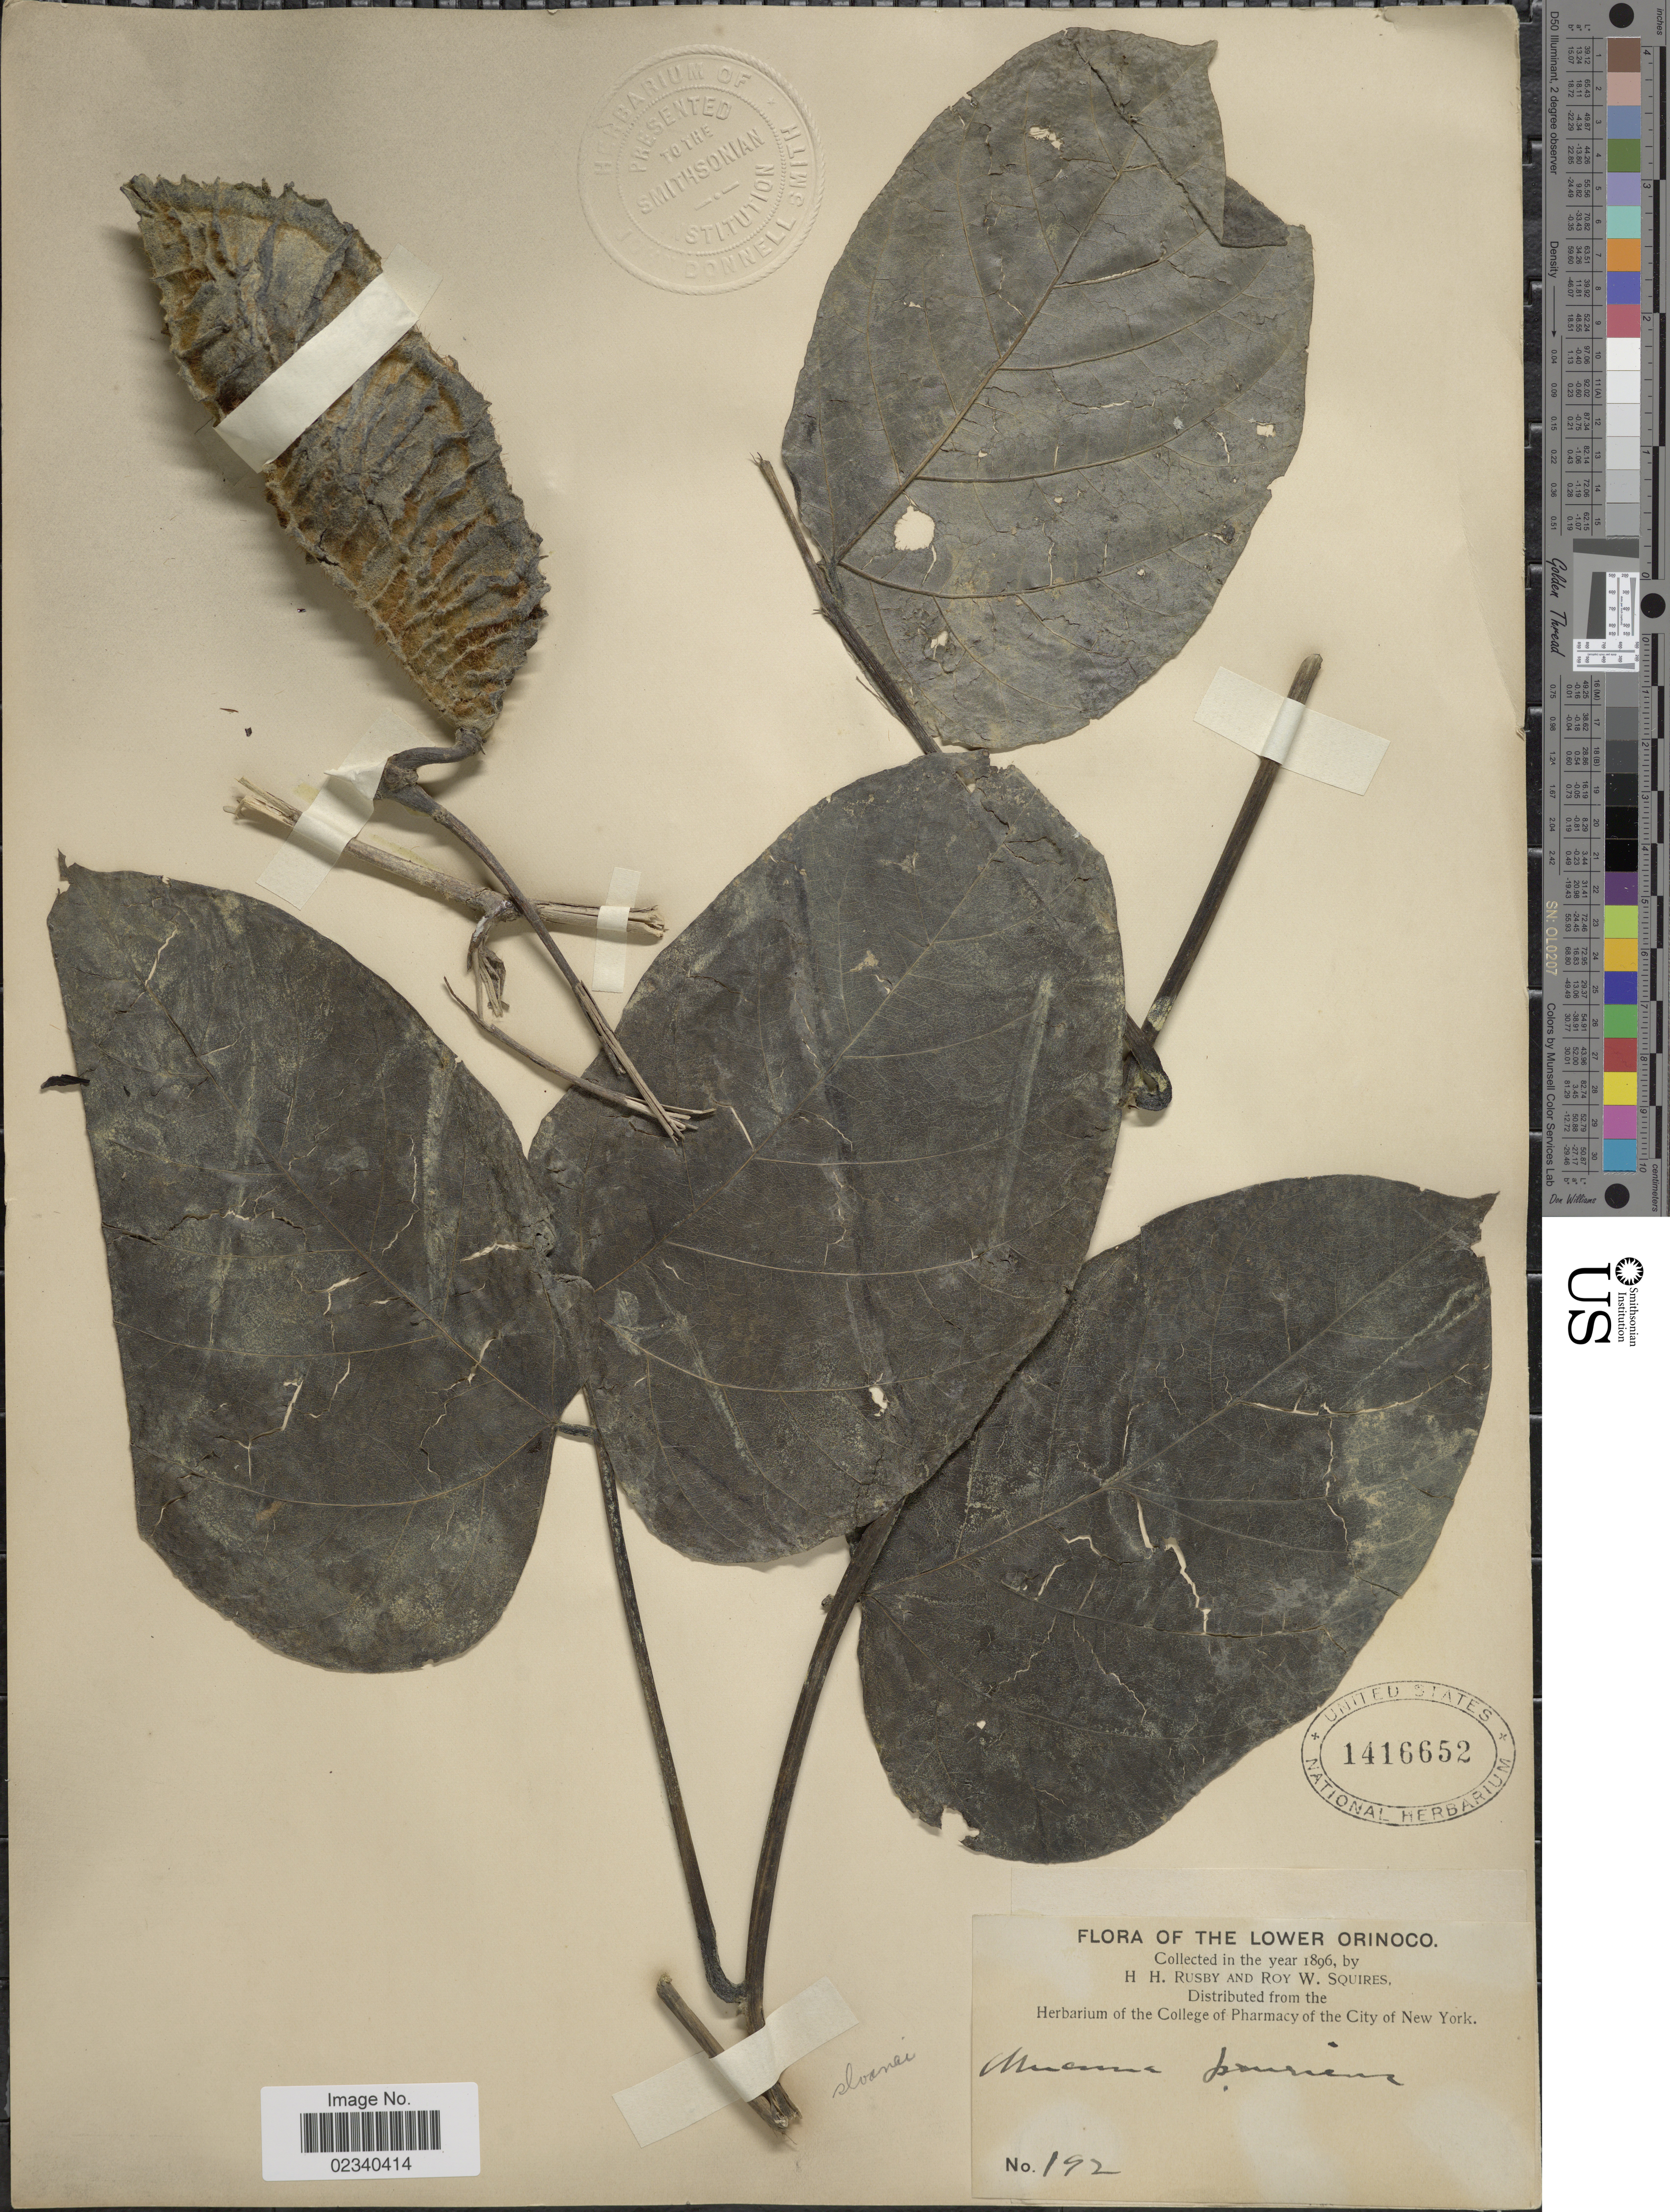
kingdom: Plantae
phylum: Tracheophyta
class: Magnoliopsida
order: Fabales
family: Fabaceae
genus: Mucuna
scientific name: Mucuna sloanei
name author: Fawc. & Rendle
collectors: H. H. Rusby & R. Squires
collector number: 192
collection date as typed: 1896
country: Venezuela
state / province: Delta Amacuro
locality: Lower Orinoco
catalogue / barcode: US 1416652